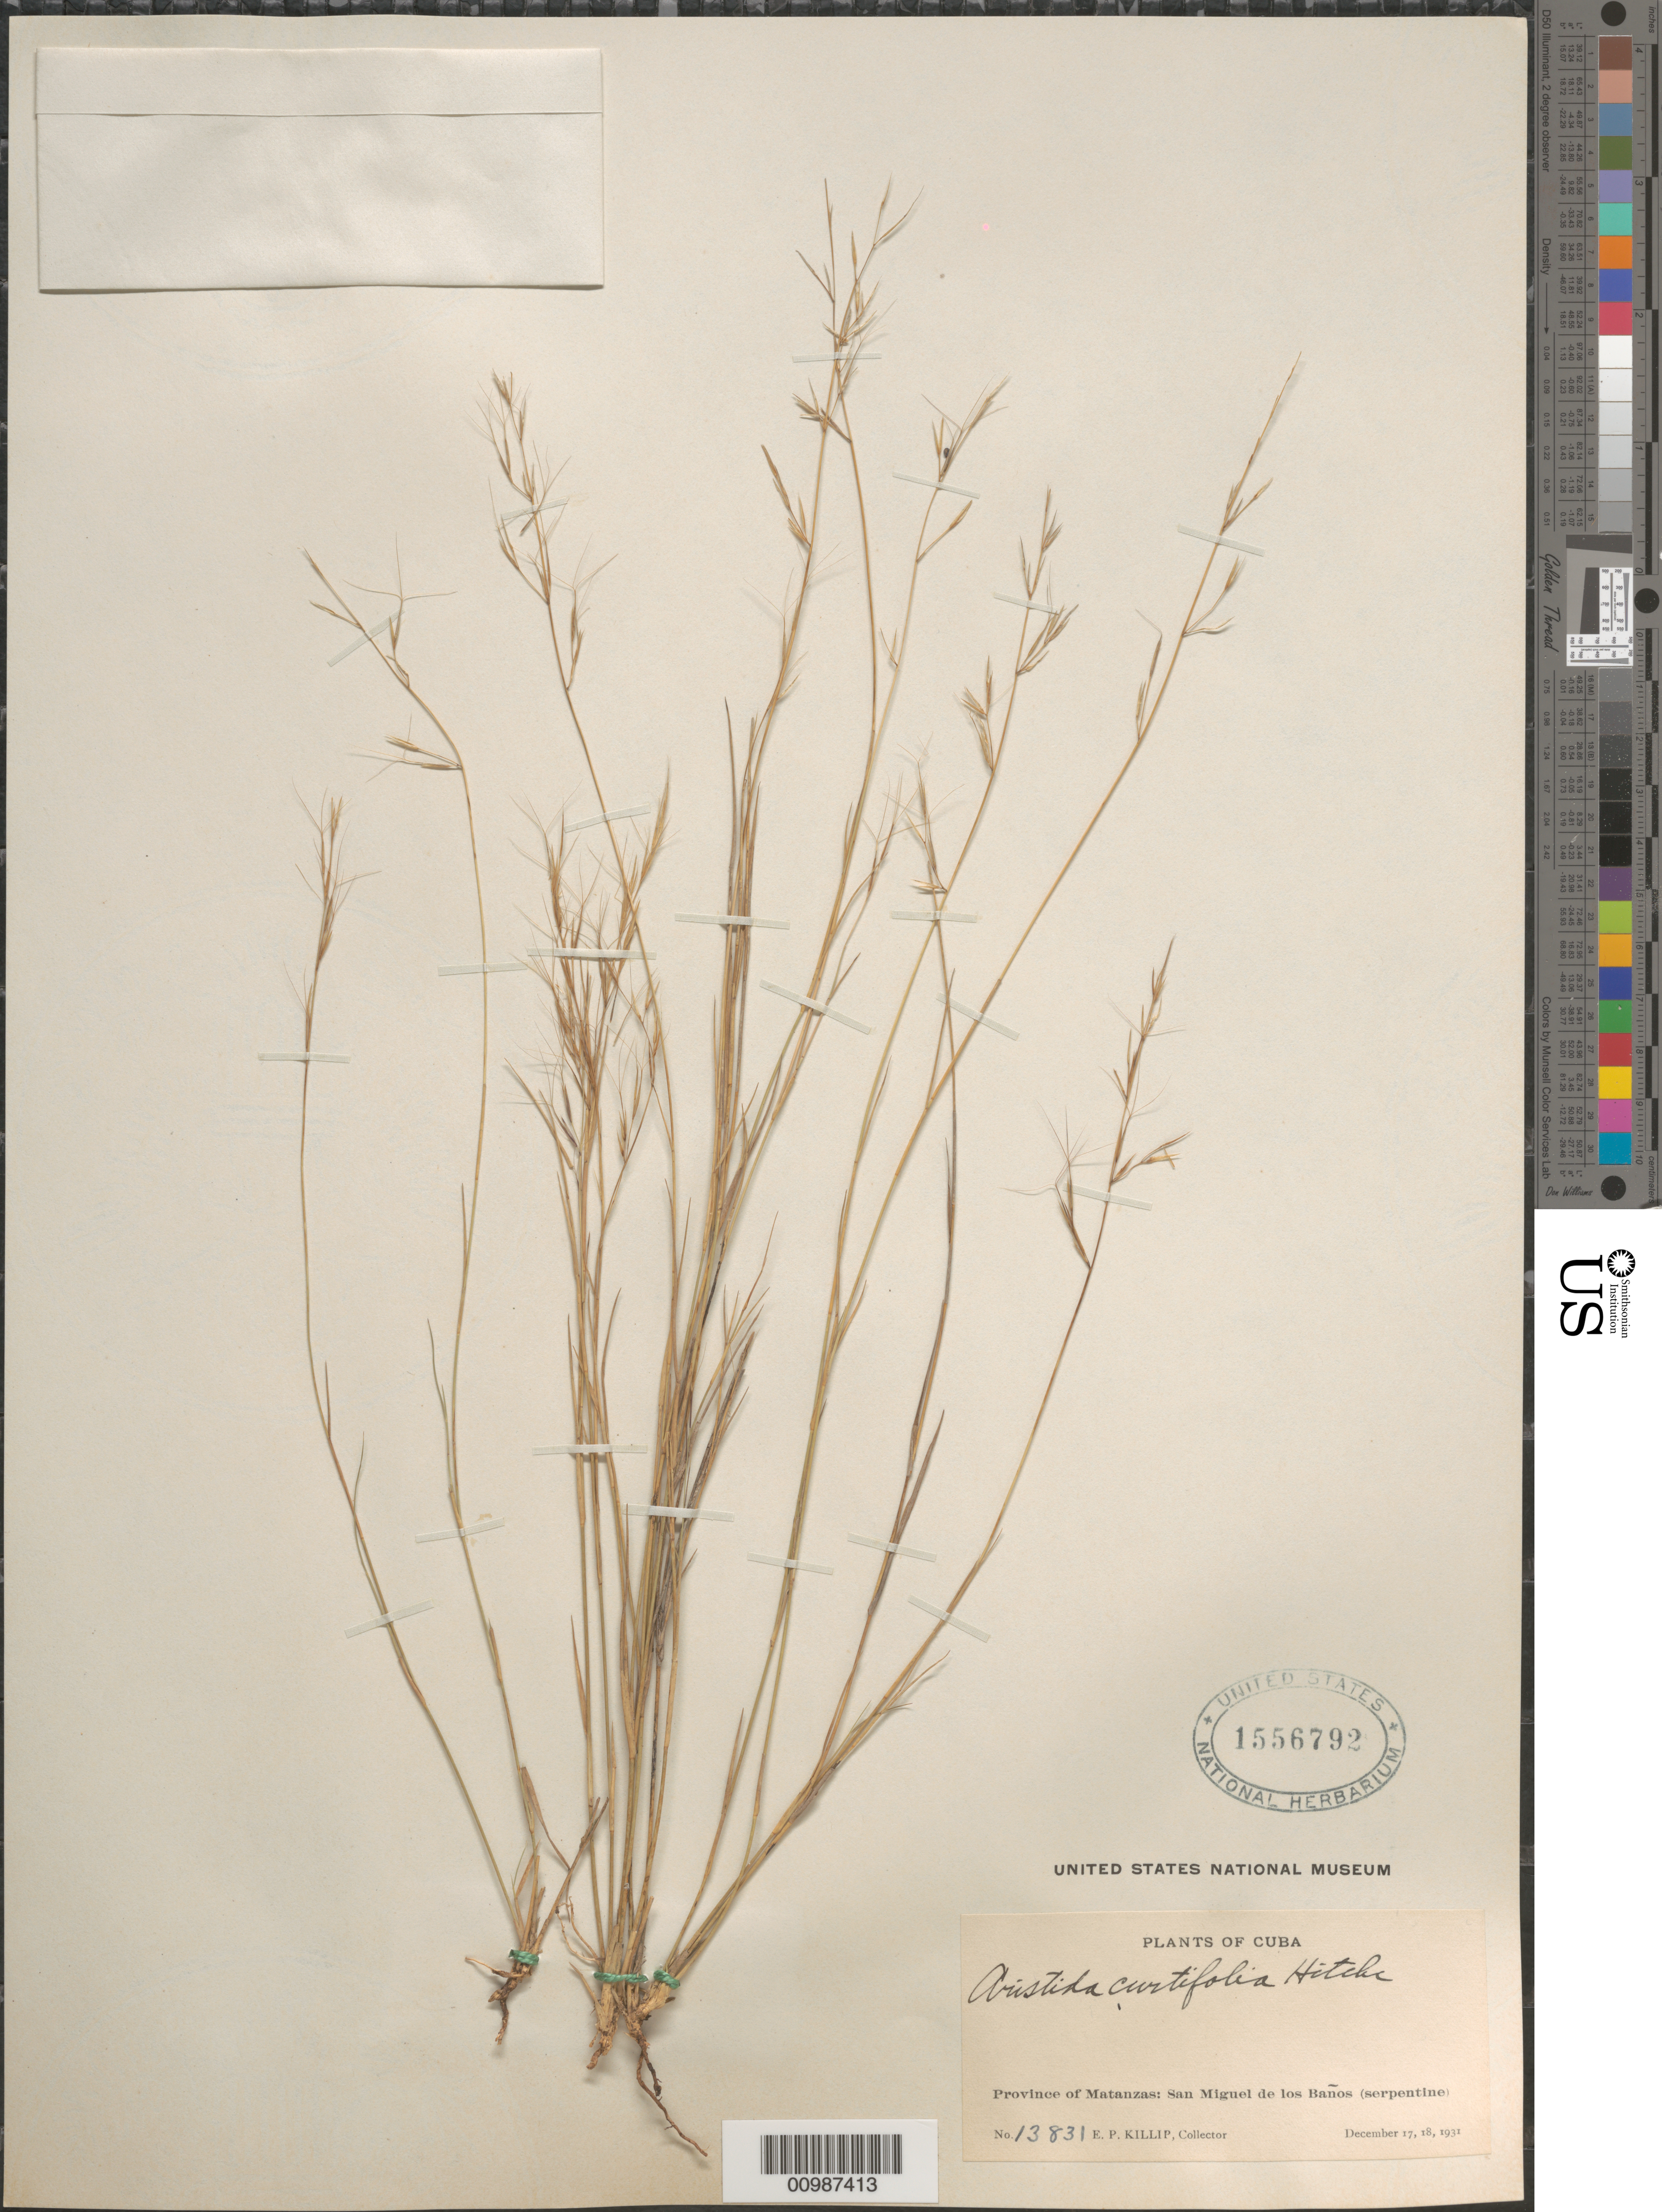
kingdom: Plantae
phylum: Tracheophyta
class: Liliopsida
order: Poales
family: Poaceae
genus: Aristida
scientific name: Aristida curtifolia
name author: Hitchc.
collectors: E. P. Killip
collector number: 13831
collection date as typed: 17 Dec 1931 or18 Dec 1931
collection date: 1931-12-17 or 1931-12-18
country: Cuba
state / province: Matanzas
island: Cuba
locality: San Miguel de los Banos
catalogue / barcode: US 1556792